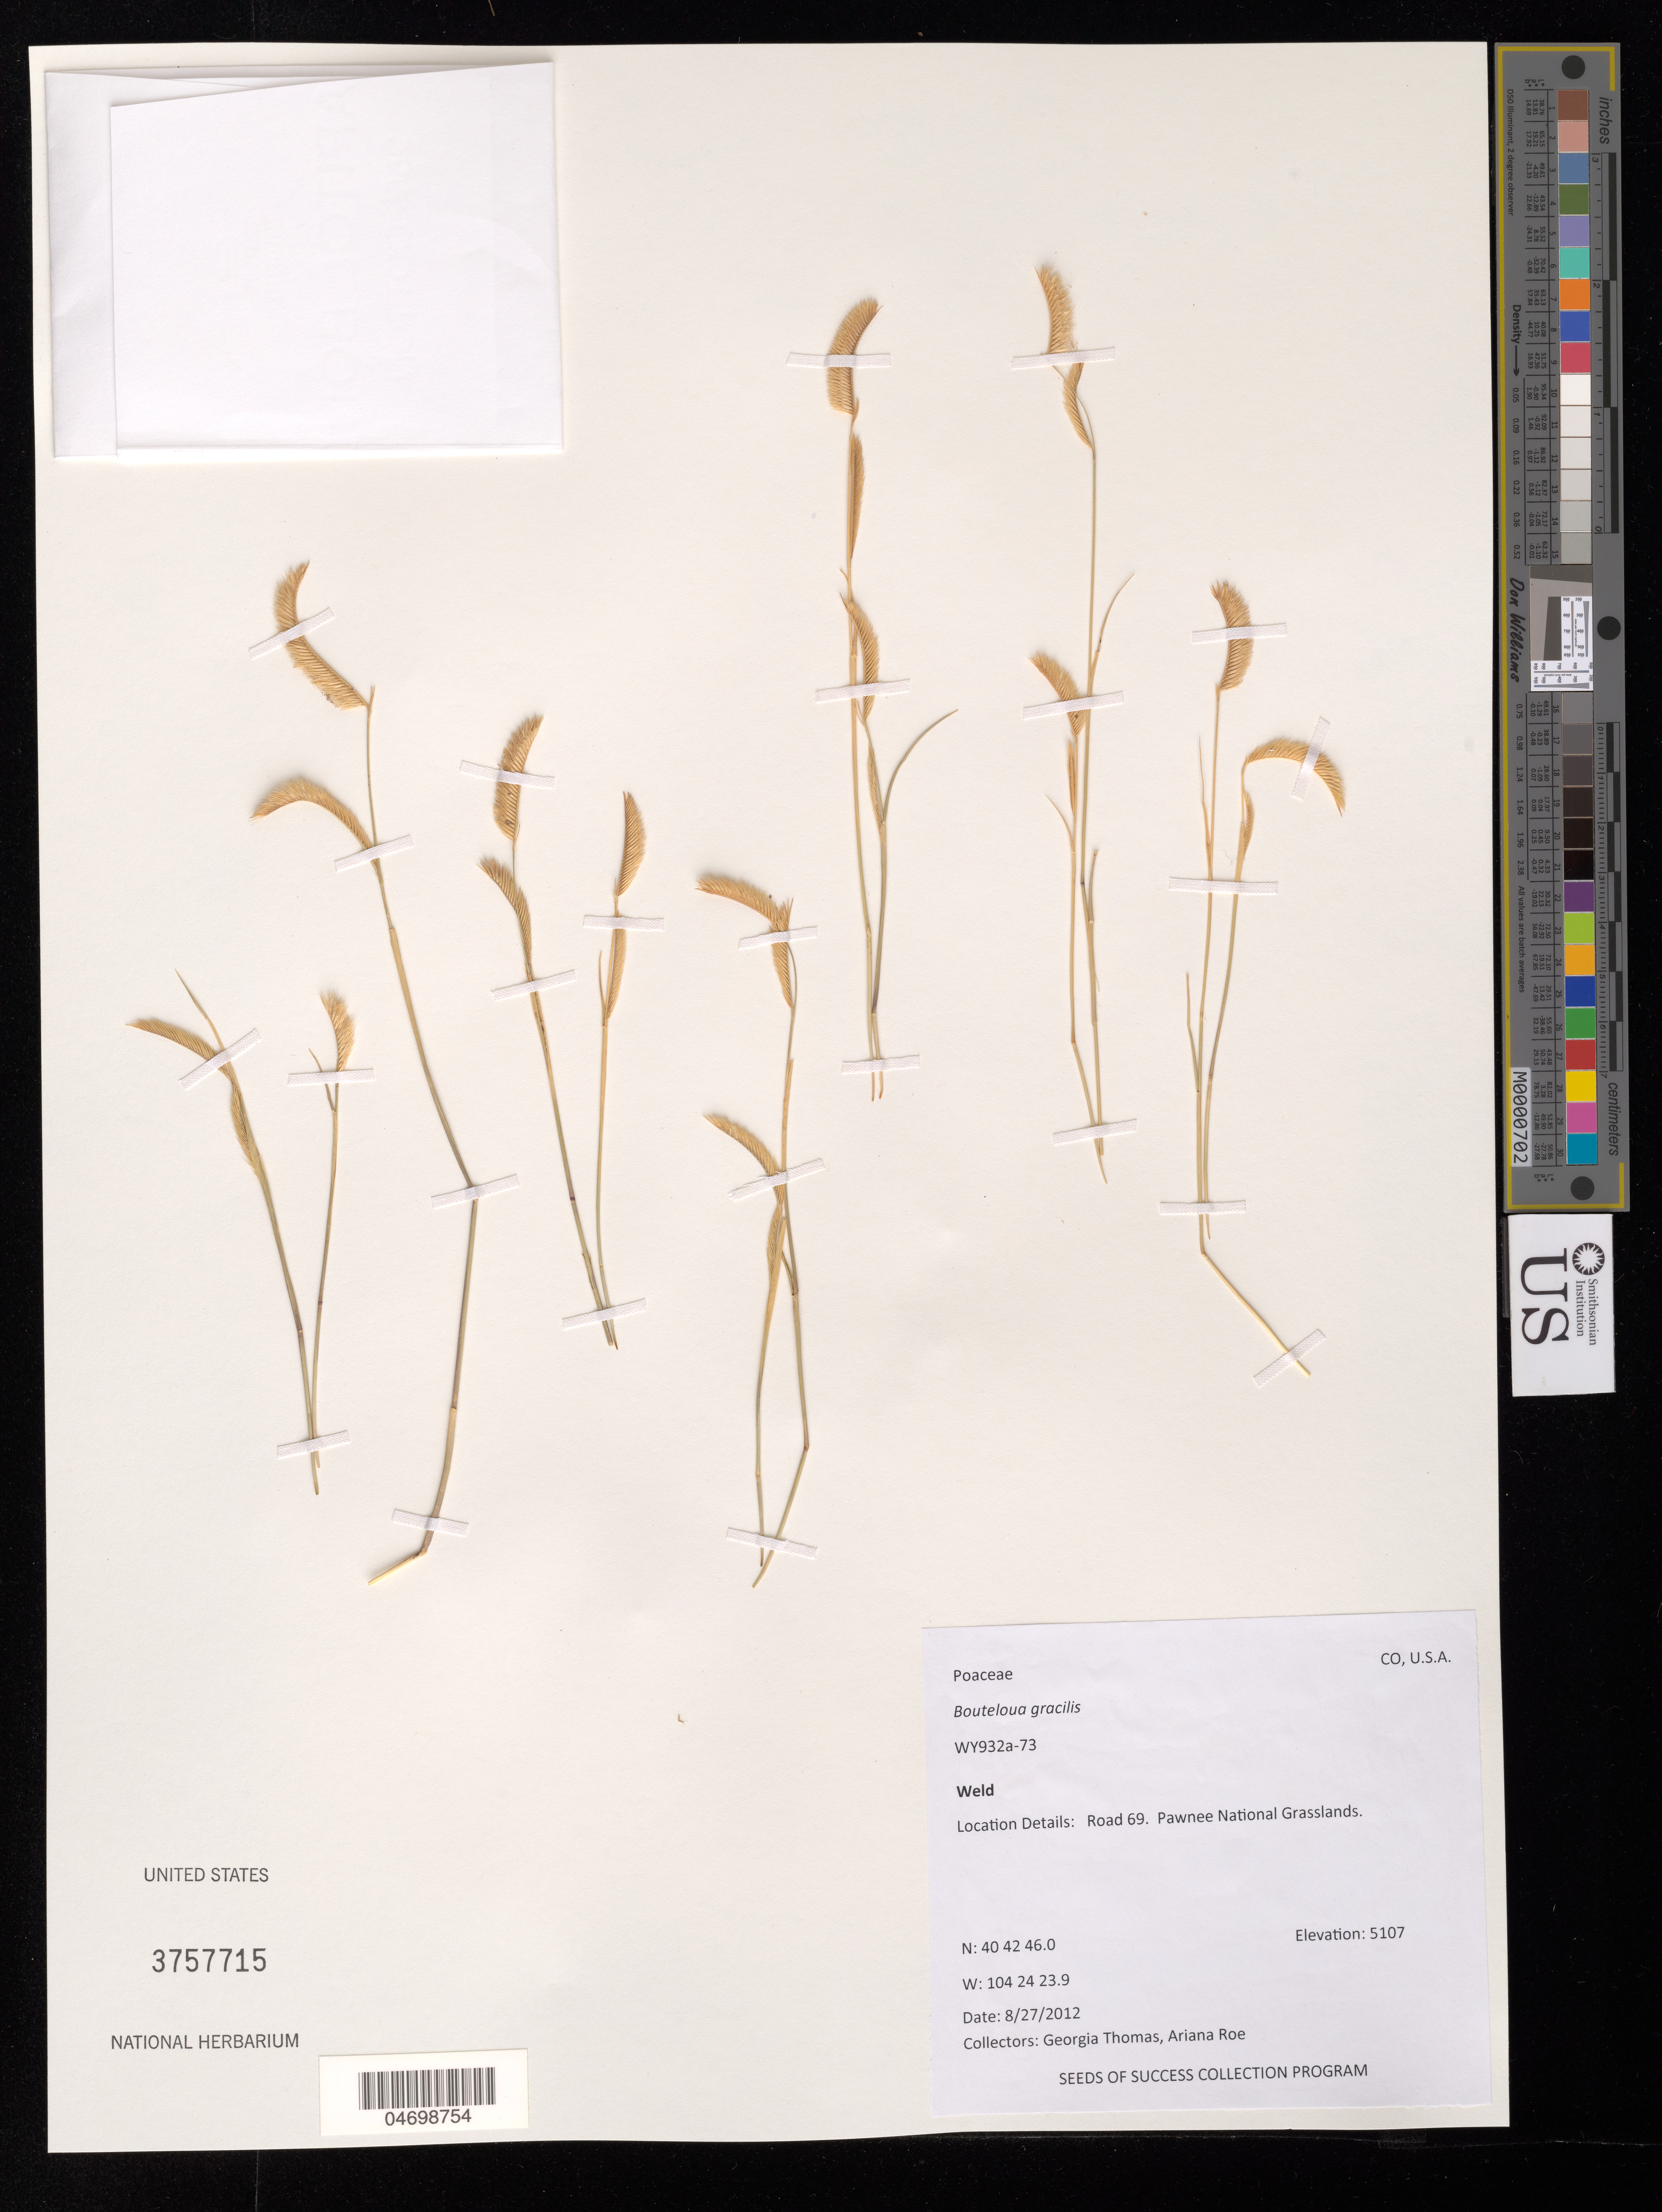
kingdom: Plantae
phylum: Tracheophyta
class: Liliopsida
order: Poales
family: Poaceae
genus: Bouteloua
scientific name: Bouteloua gracilis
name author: (Kunth) Lag. ex Griffiths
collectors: G. Thomas & A. Roe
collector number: WY932A-73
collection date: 2012-08-27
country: United States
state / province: Wyoming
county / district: Weld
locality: Pawne National grasslands. Road 69.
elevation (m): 1557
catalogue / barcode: US 3757715